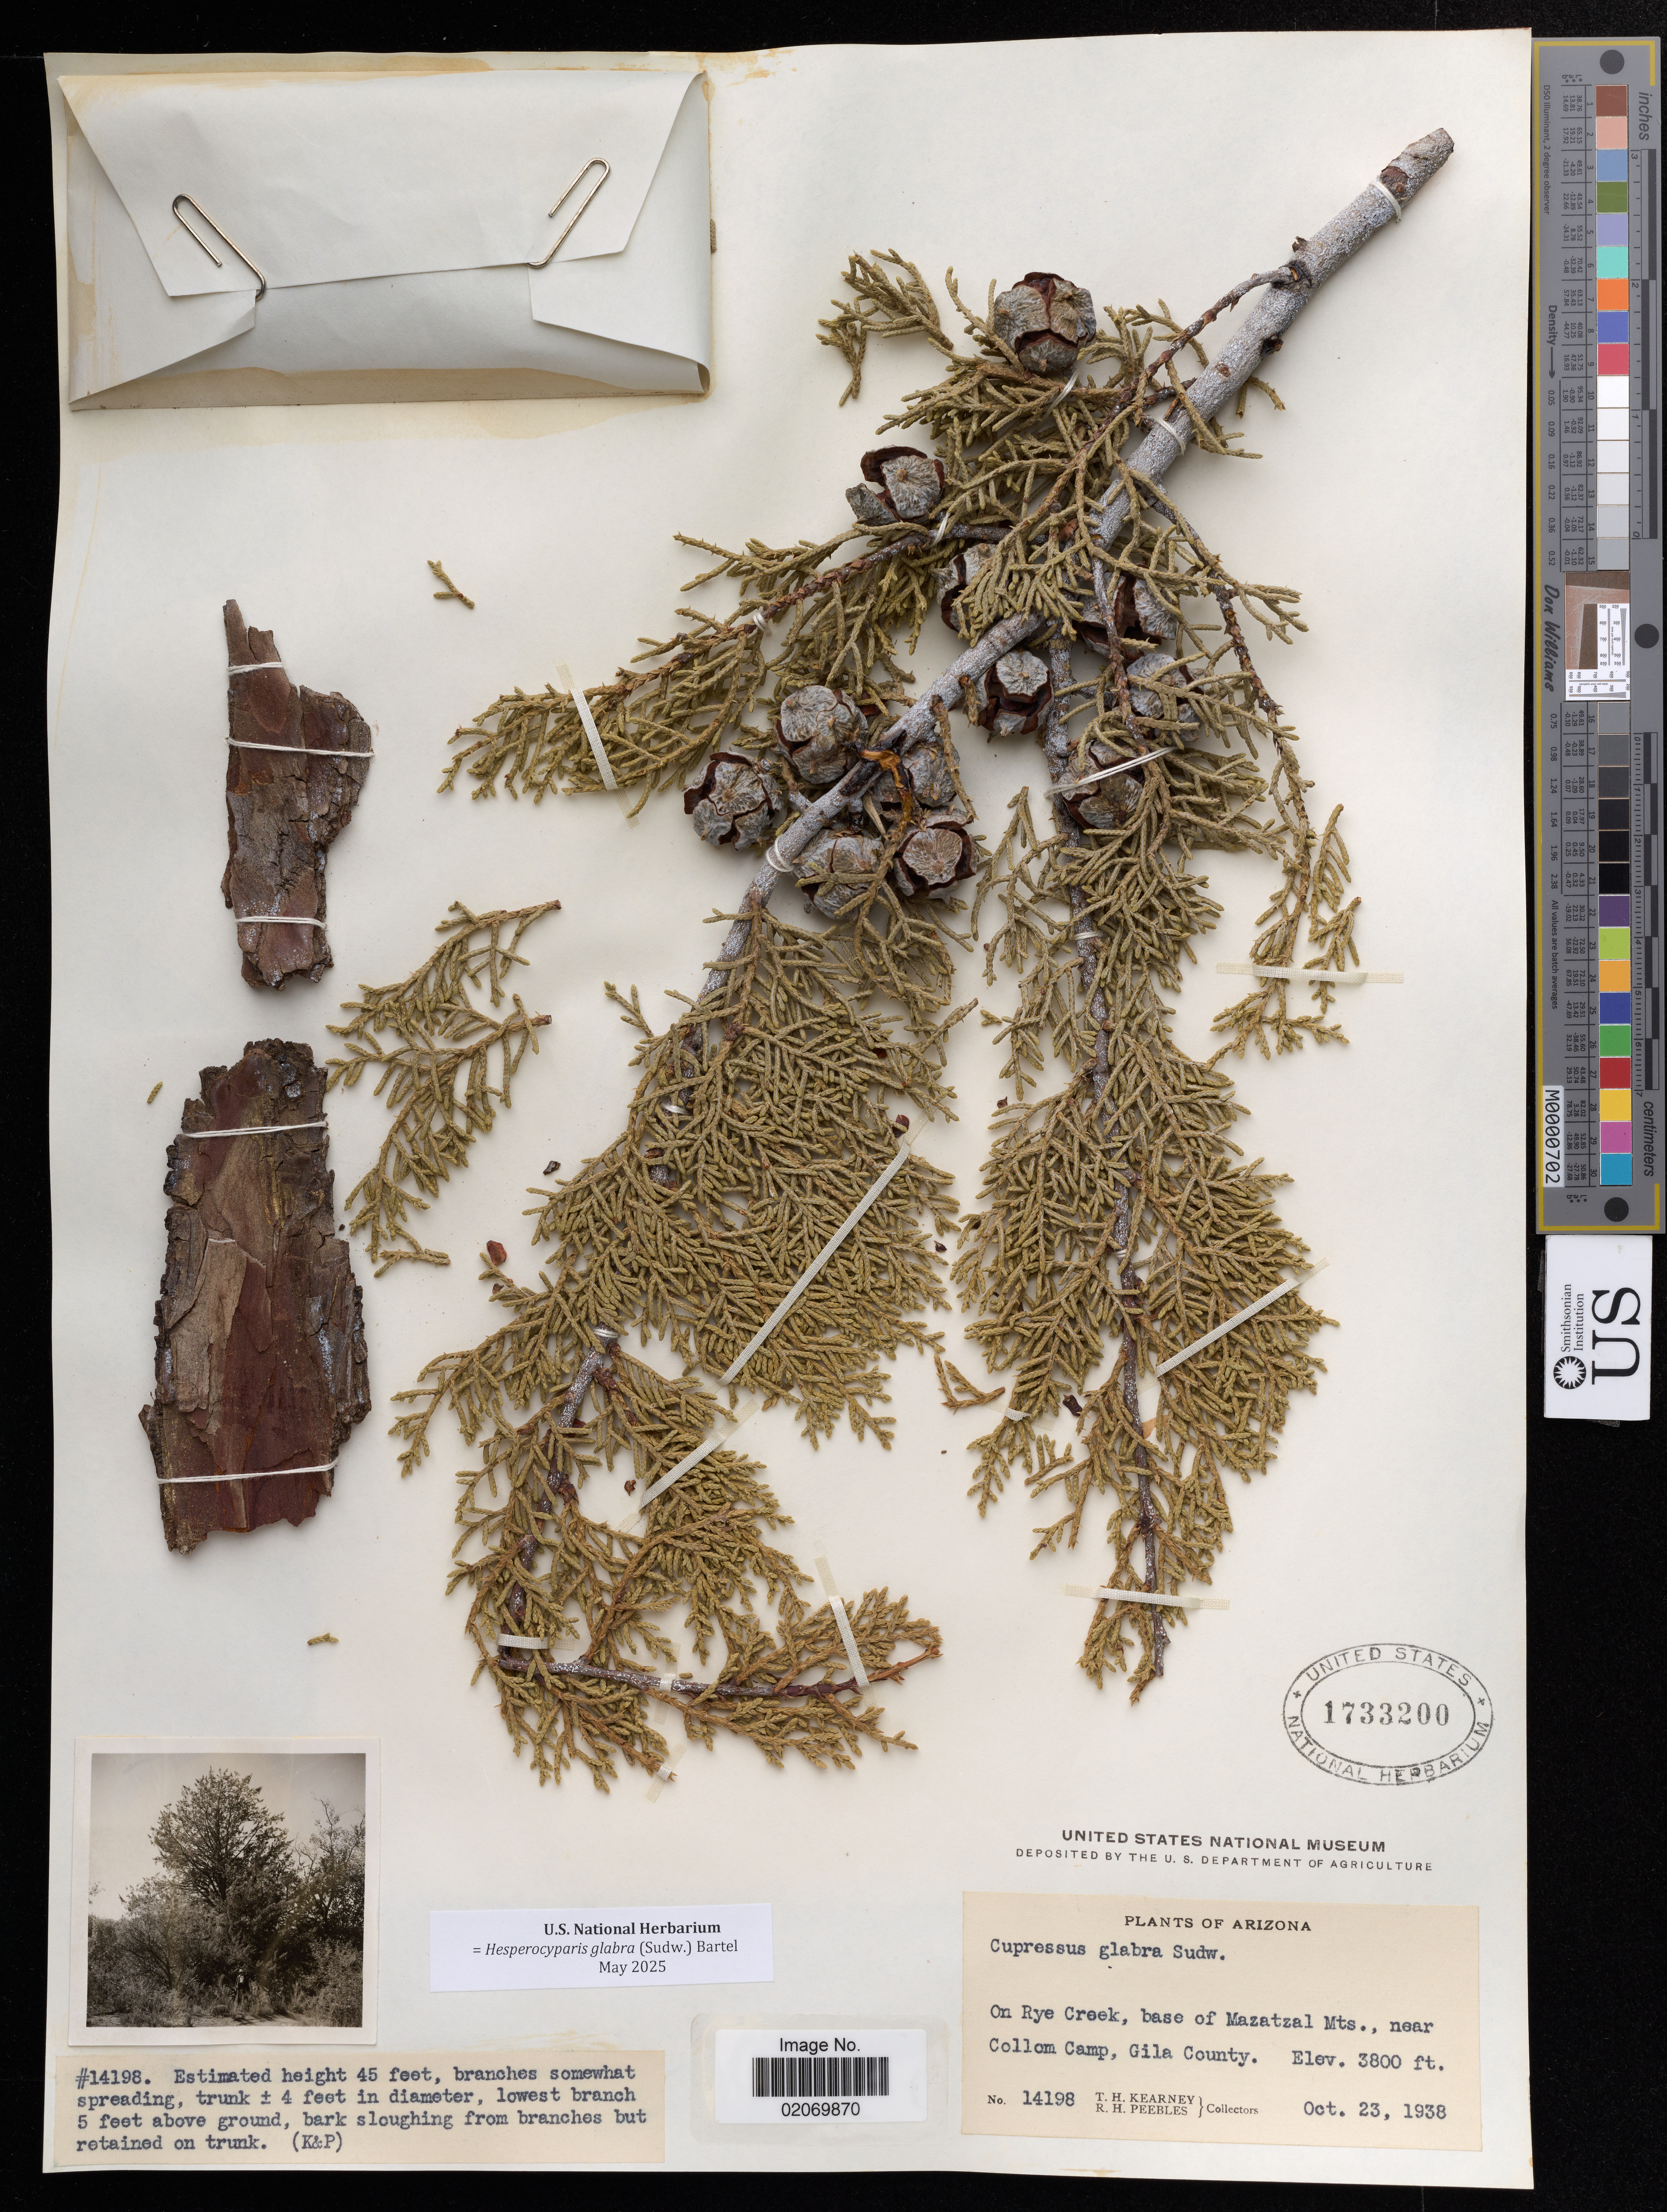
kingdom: Plantae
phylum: Tracheophyta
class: Pinopsida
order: Pinales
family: Cupressaceae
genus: Hesperocyparis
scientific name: Hesperocyparis glabra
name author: (Sudw.) Bartel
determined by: (US) Smithsonian Institution - National Museum of Natural History - Department of Botany (UNITED STATES)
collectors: T. H. Kearney & R. H. Peebles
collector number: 14198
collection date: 1938-10-23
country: United States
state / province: Arizona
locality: Near Collom Camp on Rye Creek, Gila Co., base of Mazatzal Mts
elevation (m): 1158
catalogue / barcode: US 1733200